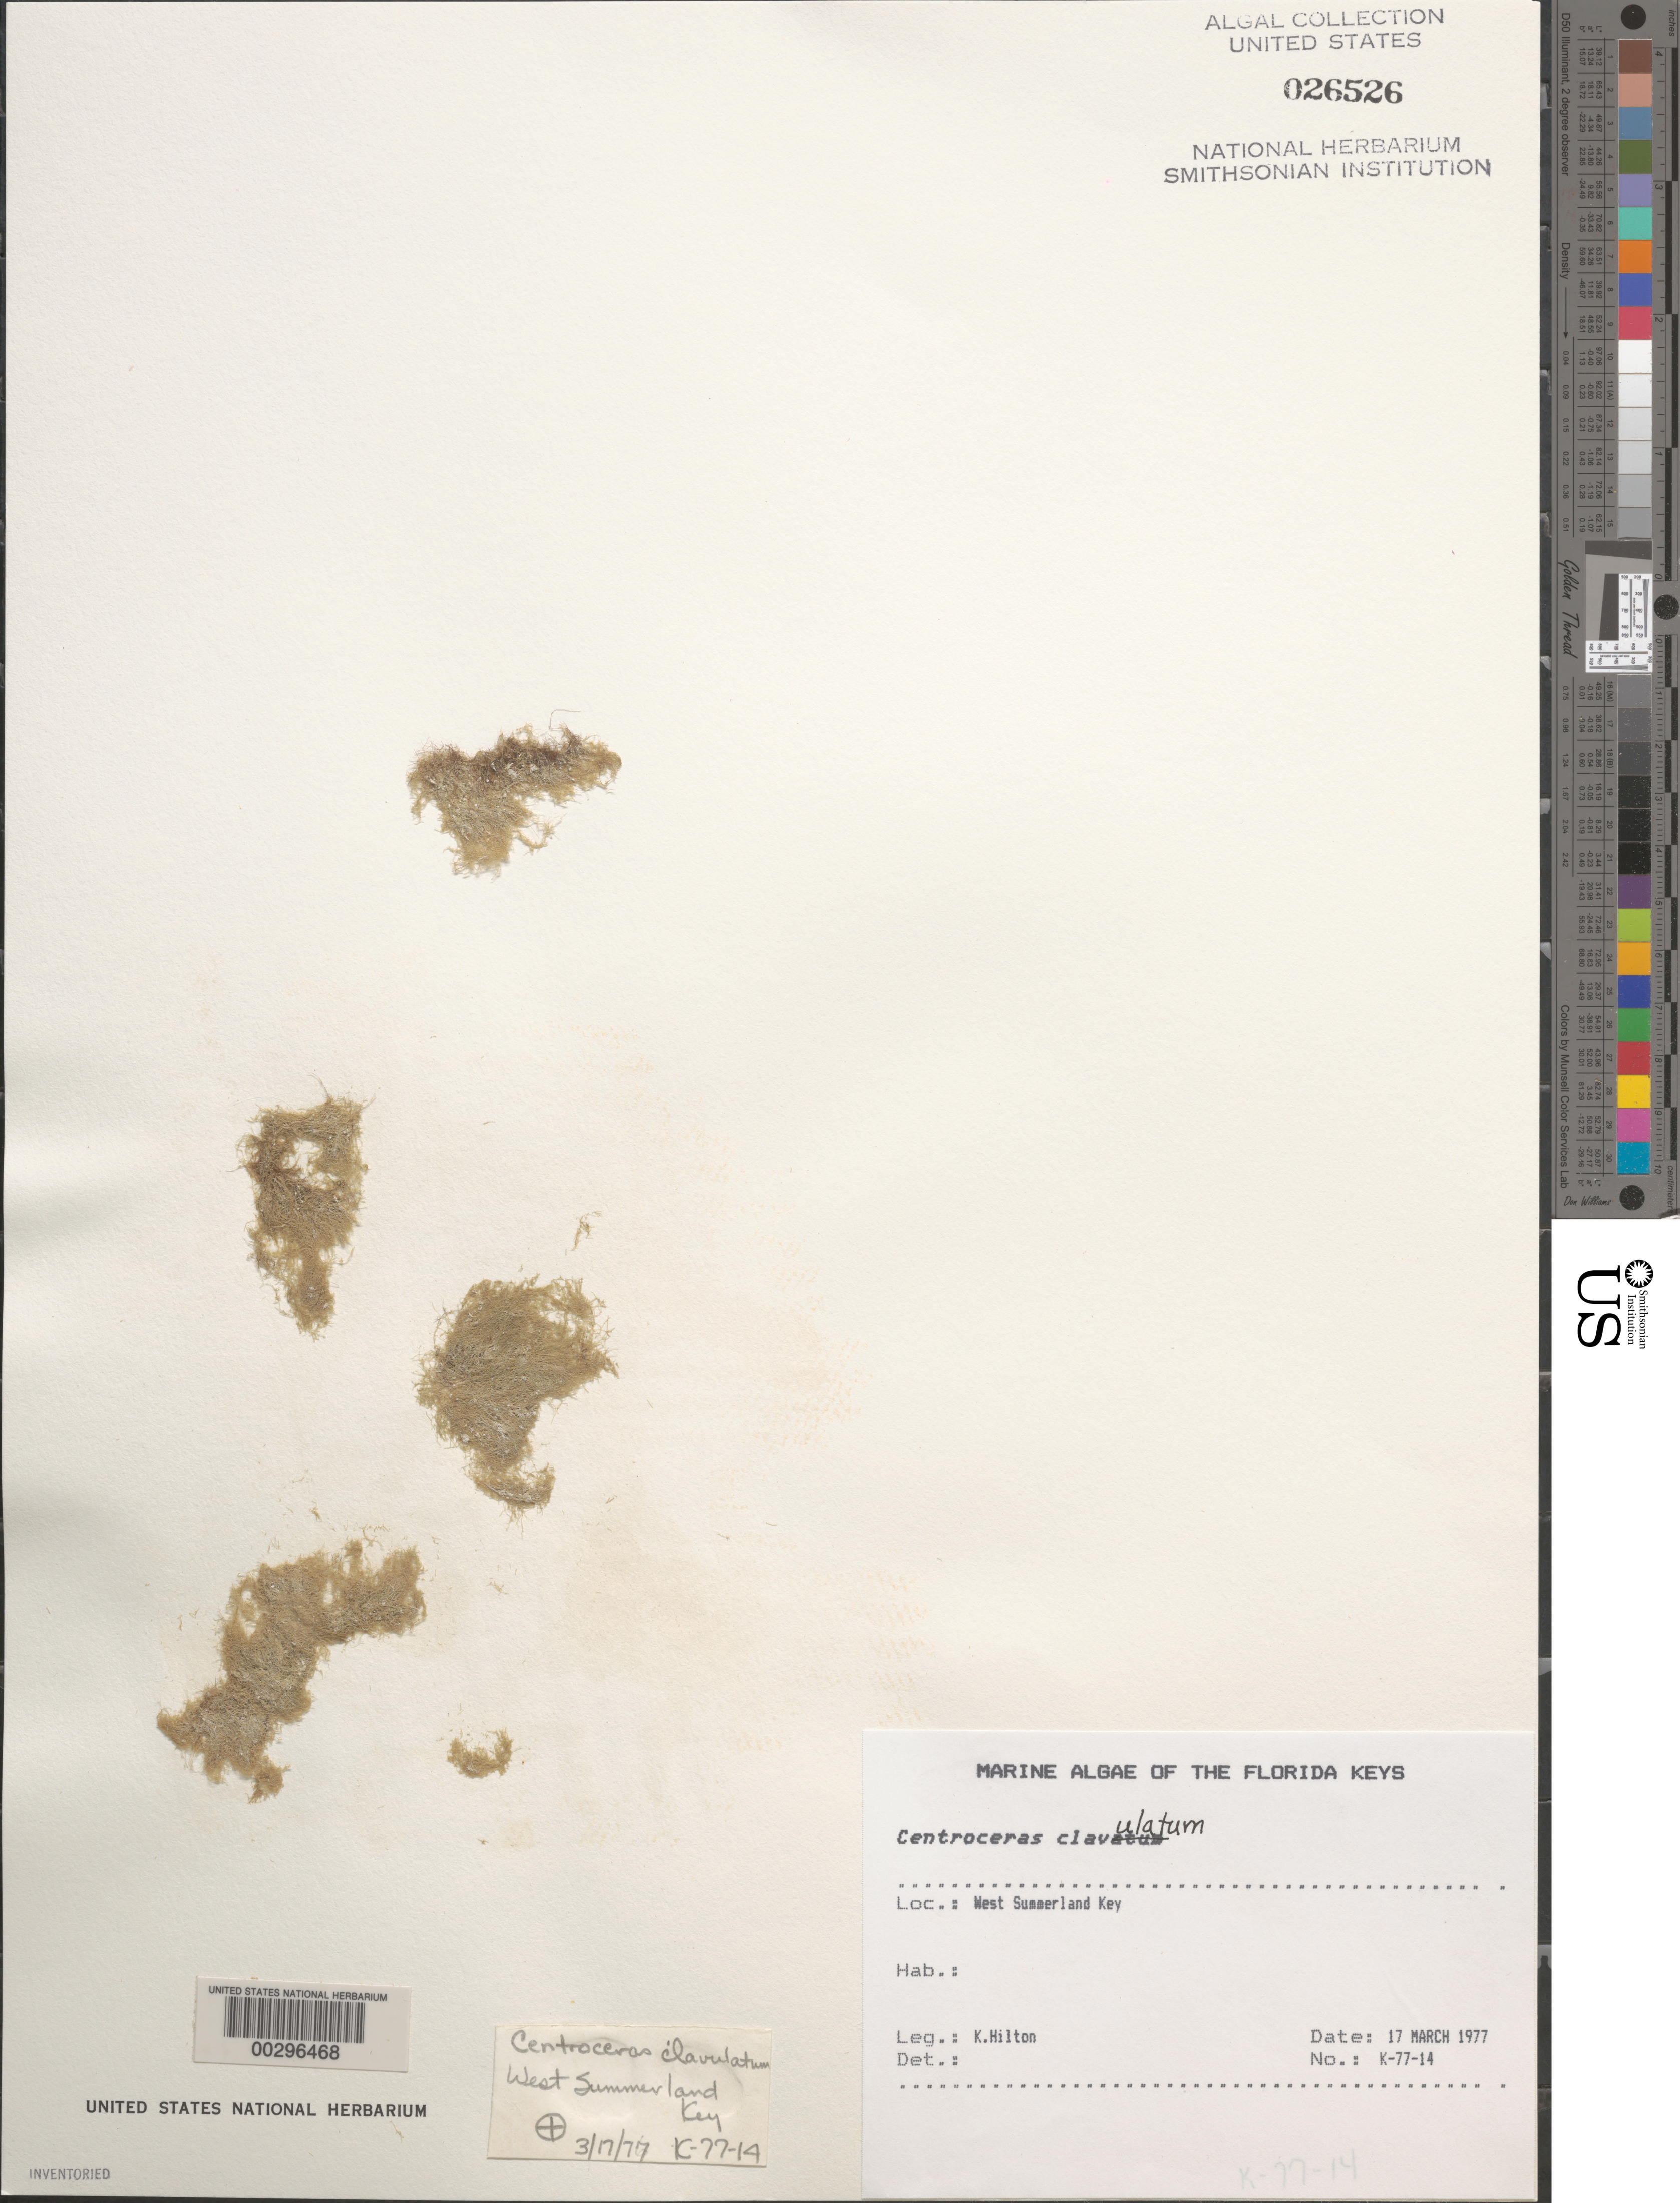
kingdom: Plantae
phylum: Rhodophyta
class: Florideophyceae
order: Ceramiales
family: Ceramiaceae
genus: Centroceras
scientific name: Centroceras clavulatum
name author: (C. Agardh) Mont.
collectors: K. Hilton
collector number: K-77-14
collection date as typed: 17 Mar 1977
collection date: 1977-03-17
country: United States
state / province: Florida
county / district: Monroe County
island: West Summerland Key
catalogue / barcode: US 26526